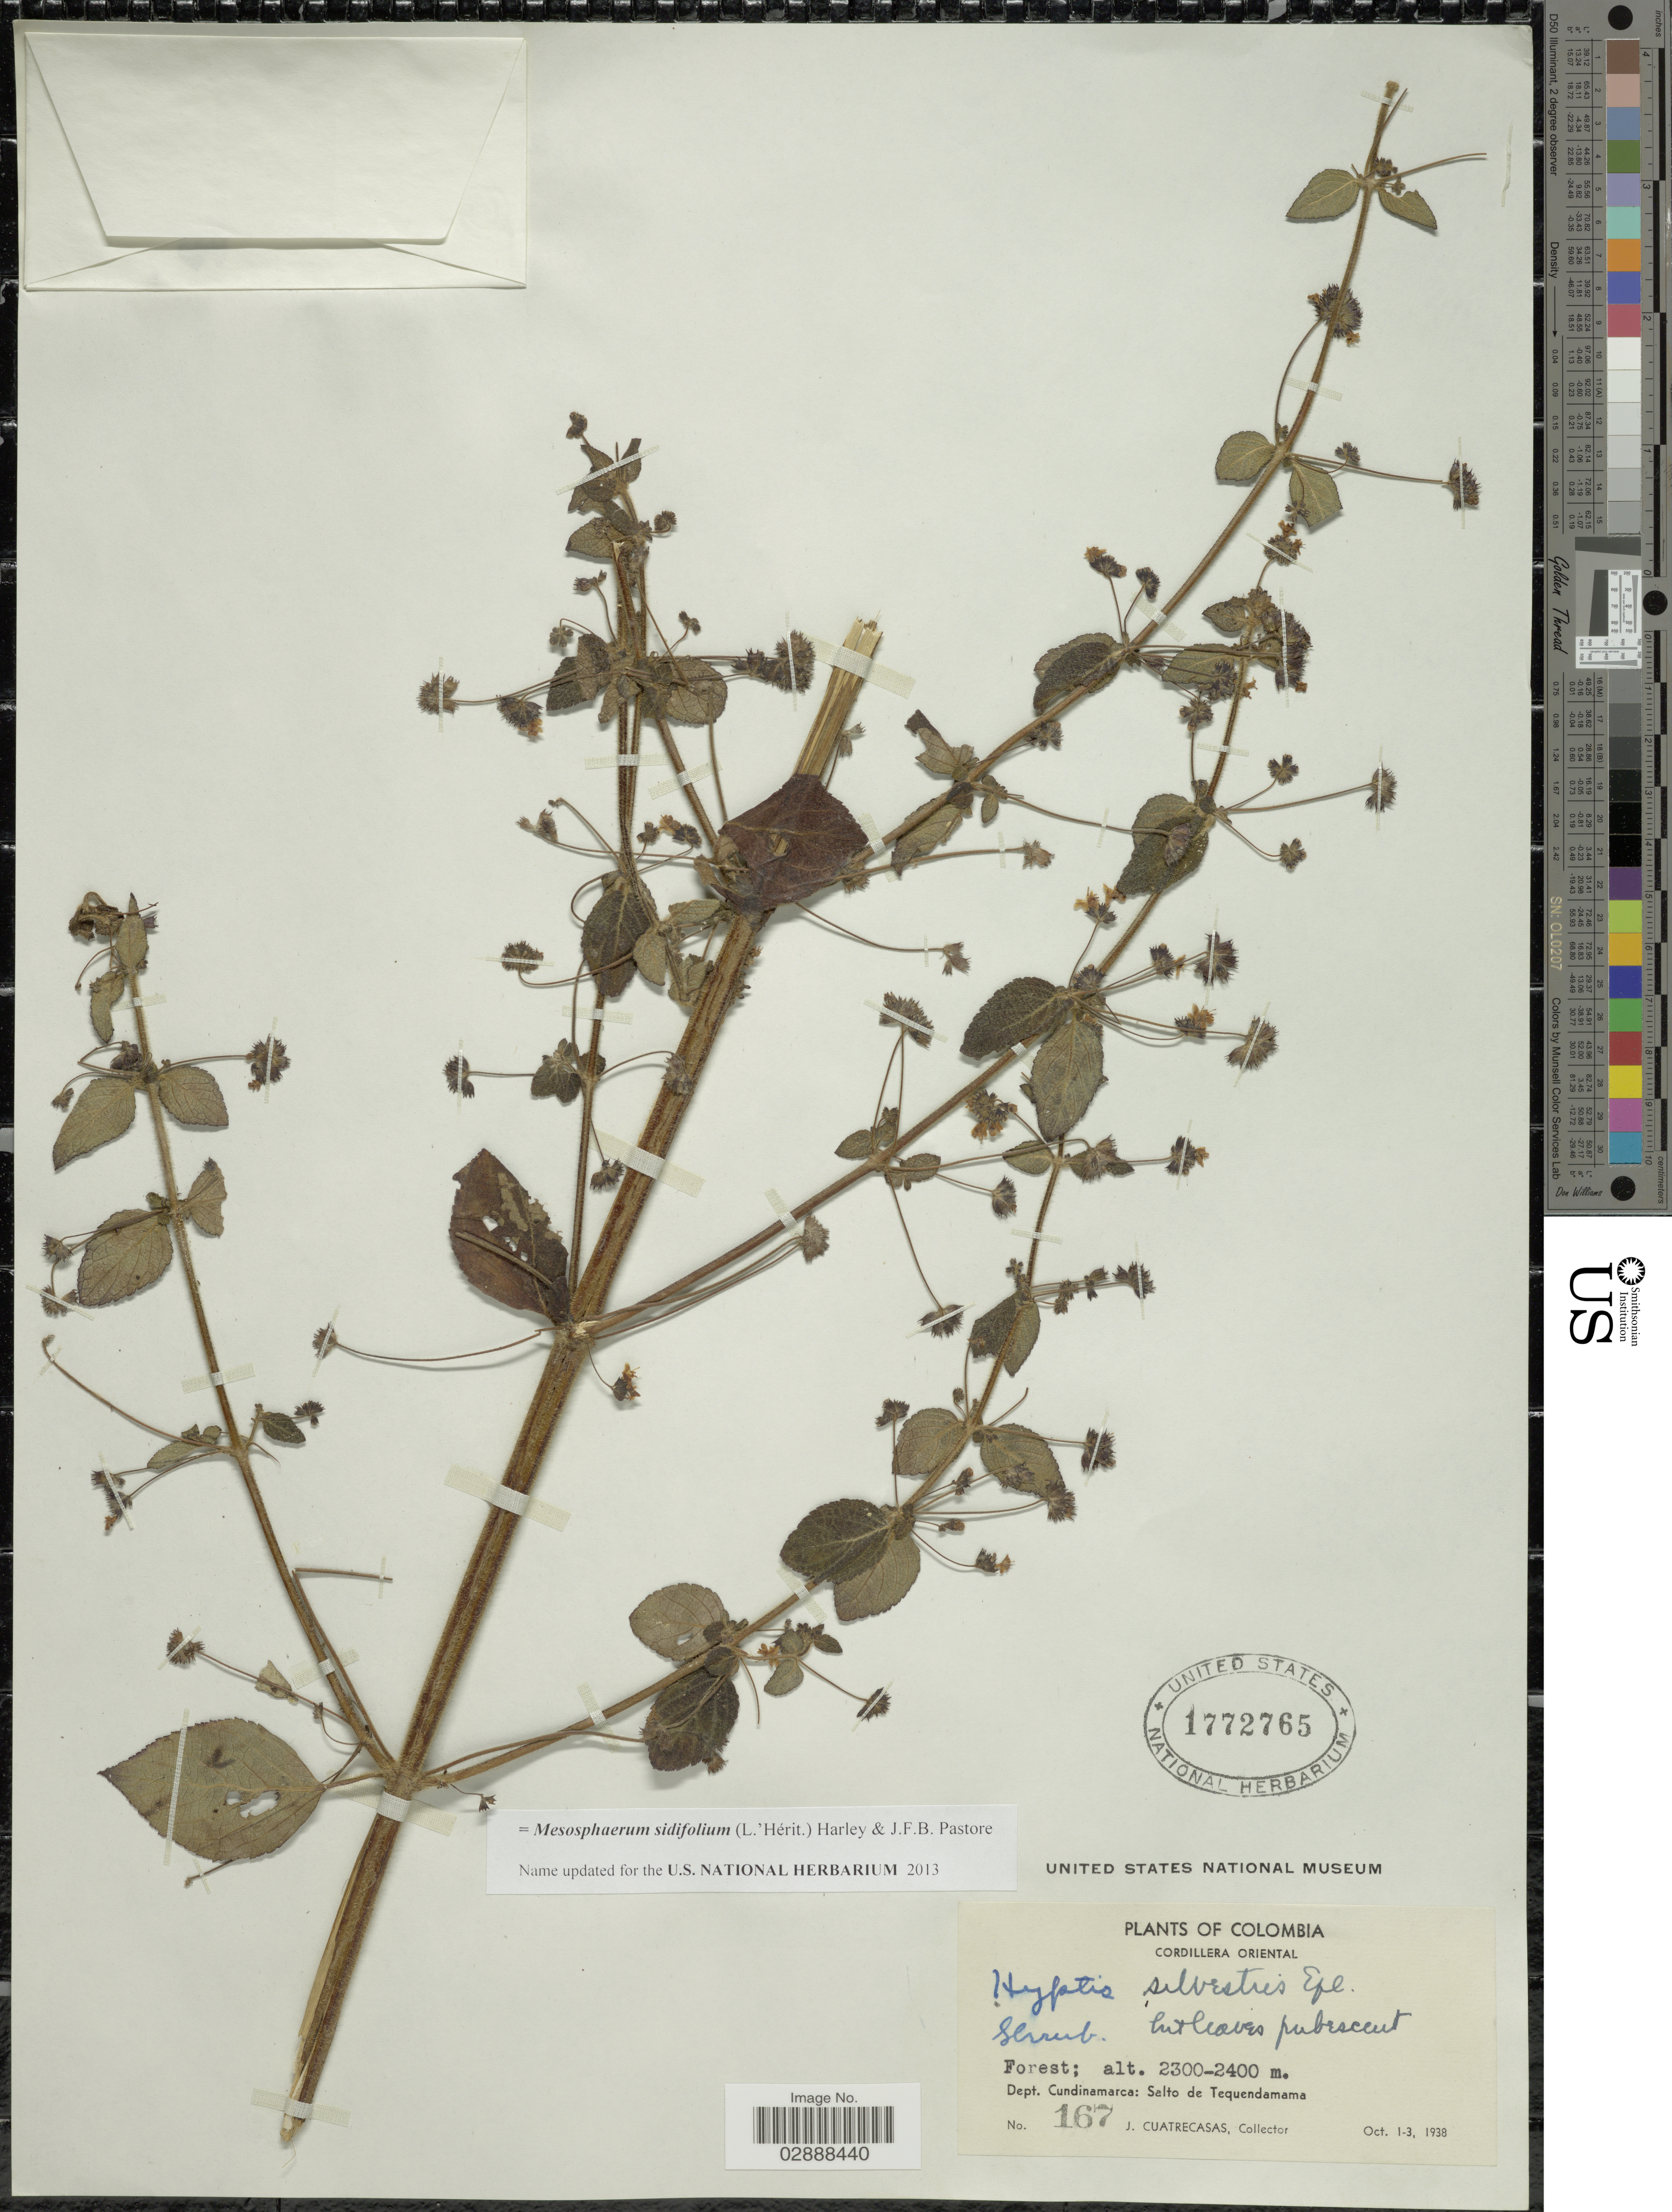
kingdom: Plantae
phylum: Tracheophyta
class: Magnoliopsida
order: Lamiales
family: Lamiaceae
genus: Mesosphaerum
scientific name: Mesosphaerum sidifolium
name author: (L'Hér.) Harley & J.F.B. Pastore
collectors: J. Cuatrecasas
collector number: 167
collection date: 1938-10-01/1938-10-03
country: Colombia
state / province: Cundinamarca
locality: Cordillera Oriental, Dept. Cundinamarca: Salto de Tequendamama.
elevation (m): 2300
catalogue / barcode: US 1772765